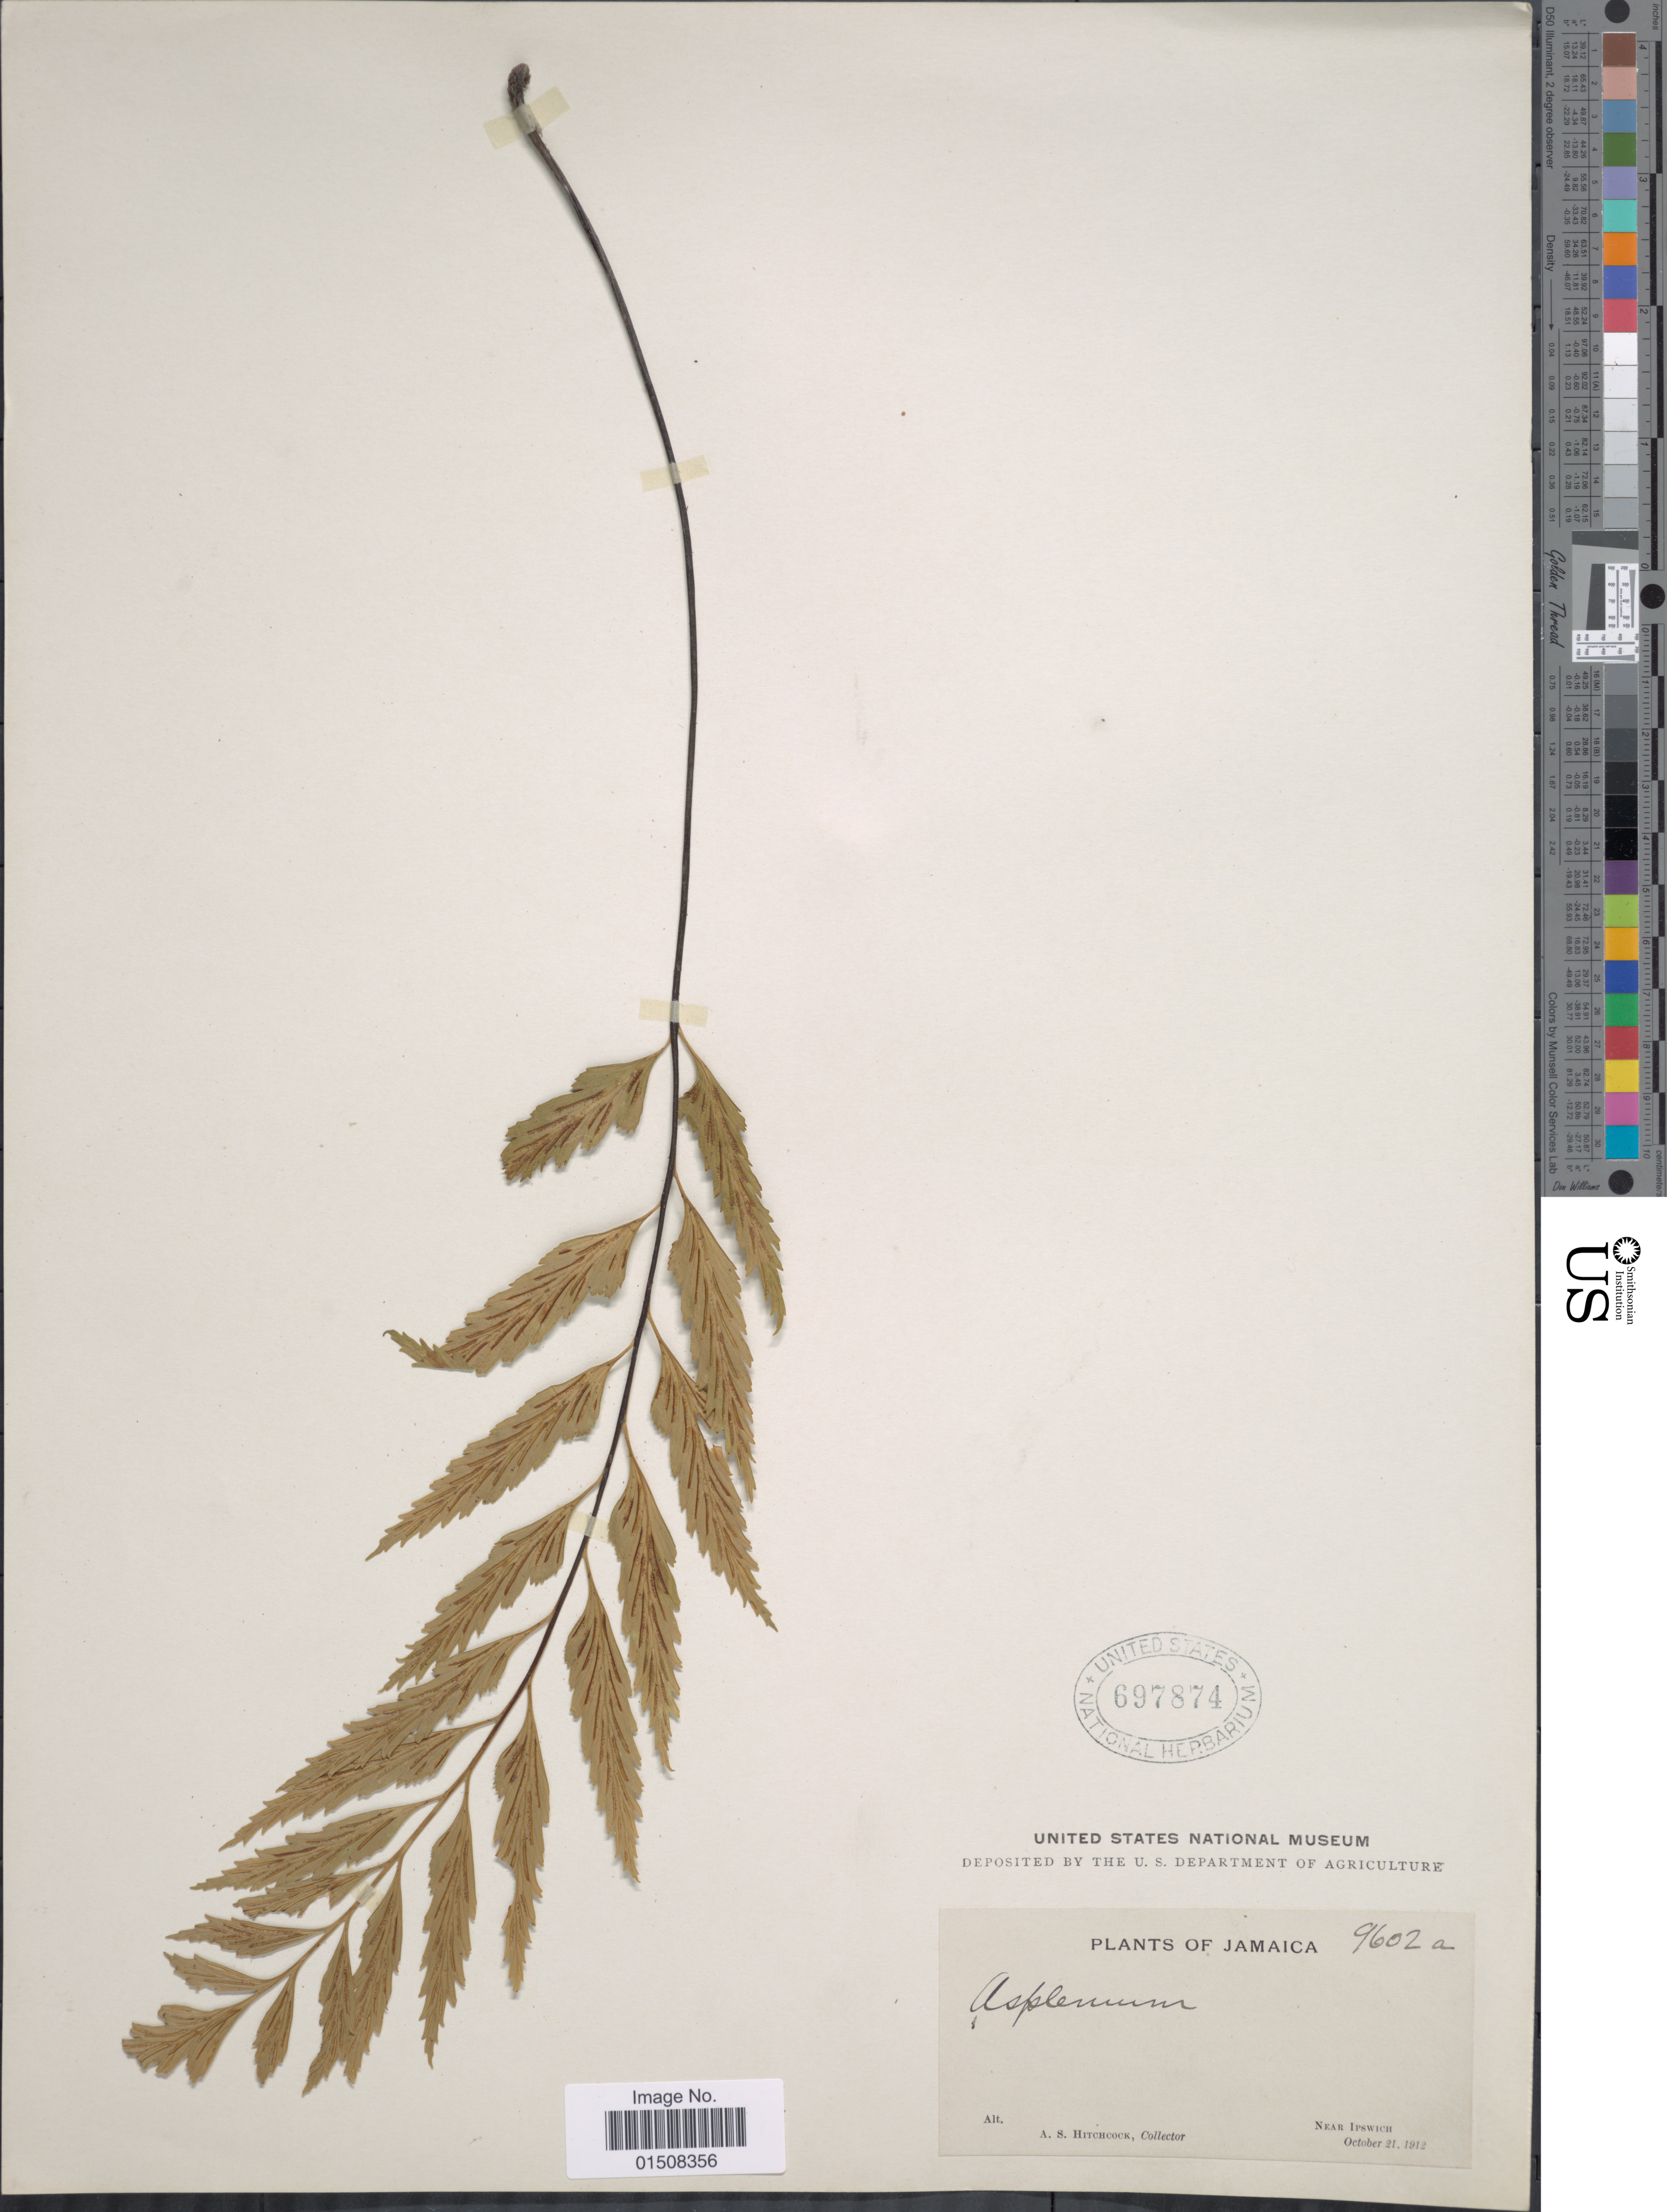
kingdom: Plantae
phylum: Tracheophyta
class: Polypodiopsida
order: Polypodiales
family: Aspleniaceae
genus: Asplenium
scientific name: Asplenium duale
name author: Jenman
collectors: A. S. Hitchcock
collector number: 9602a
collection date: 1912-10-21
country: Jamaica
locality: Near Ipswich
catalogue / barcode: US 697874